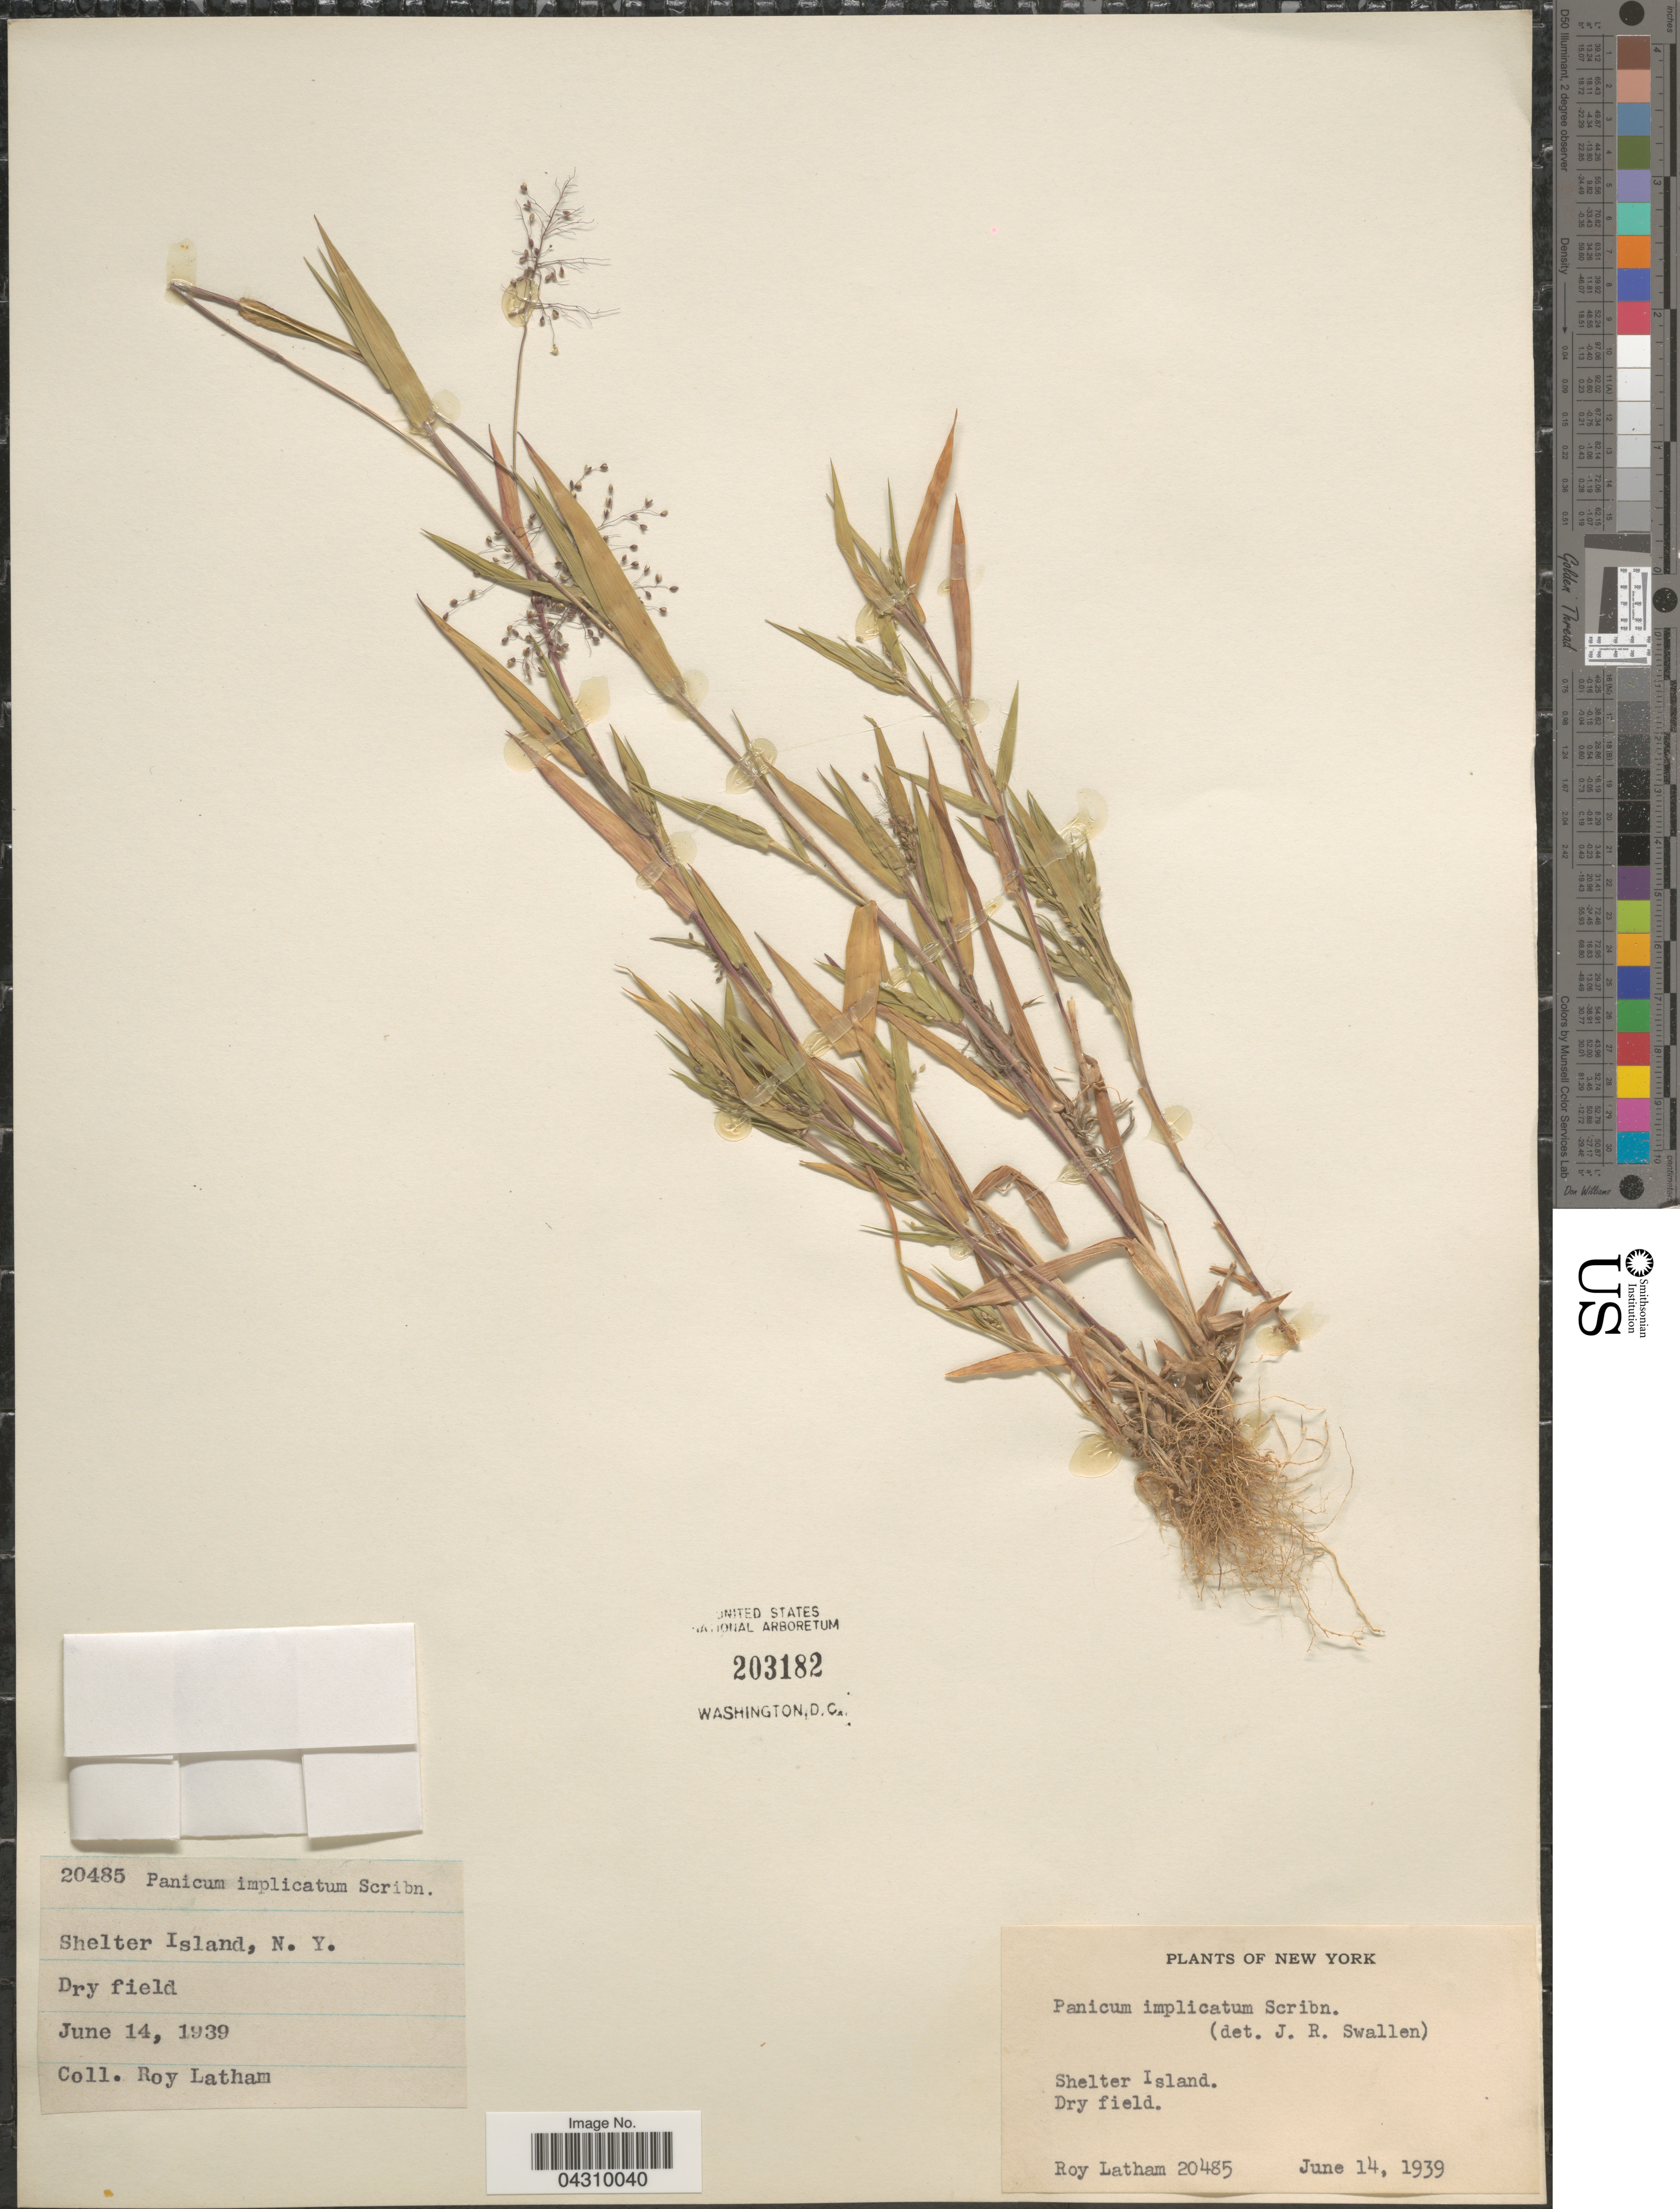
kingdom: Plantae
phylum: Tracheophyta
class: Liliopsida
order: Poales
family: Poaceae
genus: Dichanthelium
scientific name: Dichanthelium acuminatum var. acuminatum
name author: (Sw.) Gould & C.A. Clark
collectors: R. Latham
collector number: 20485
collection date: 1939-06-14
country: United States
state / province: New York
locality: Shelter Island.